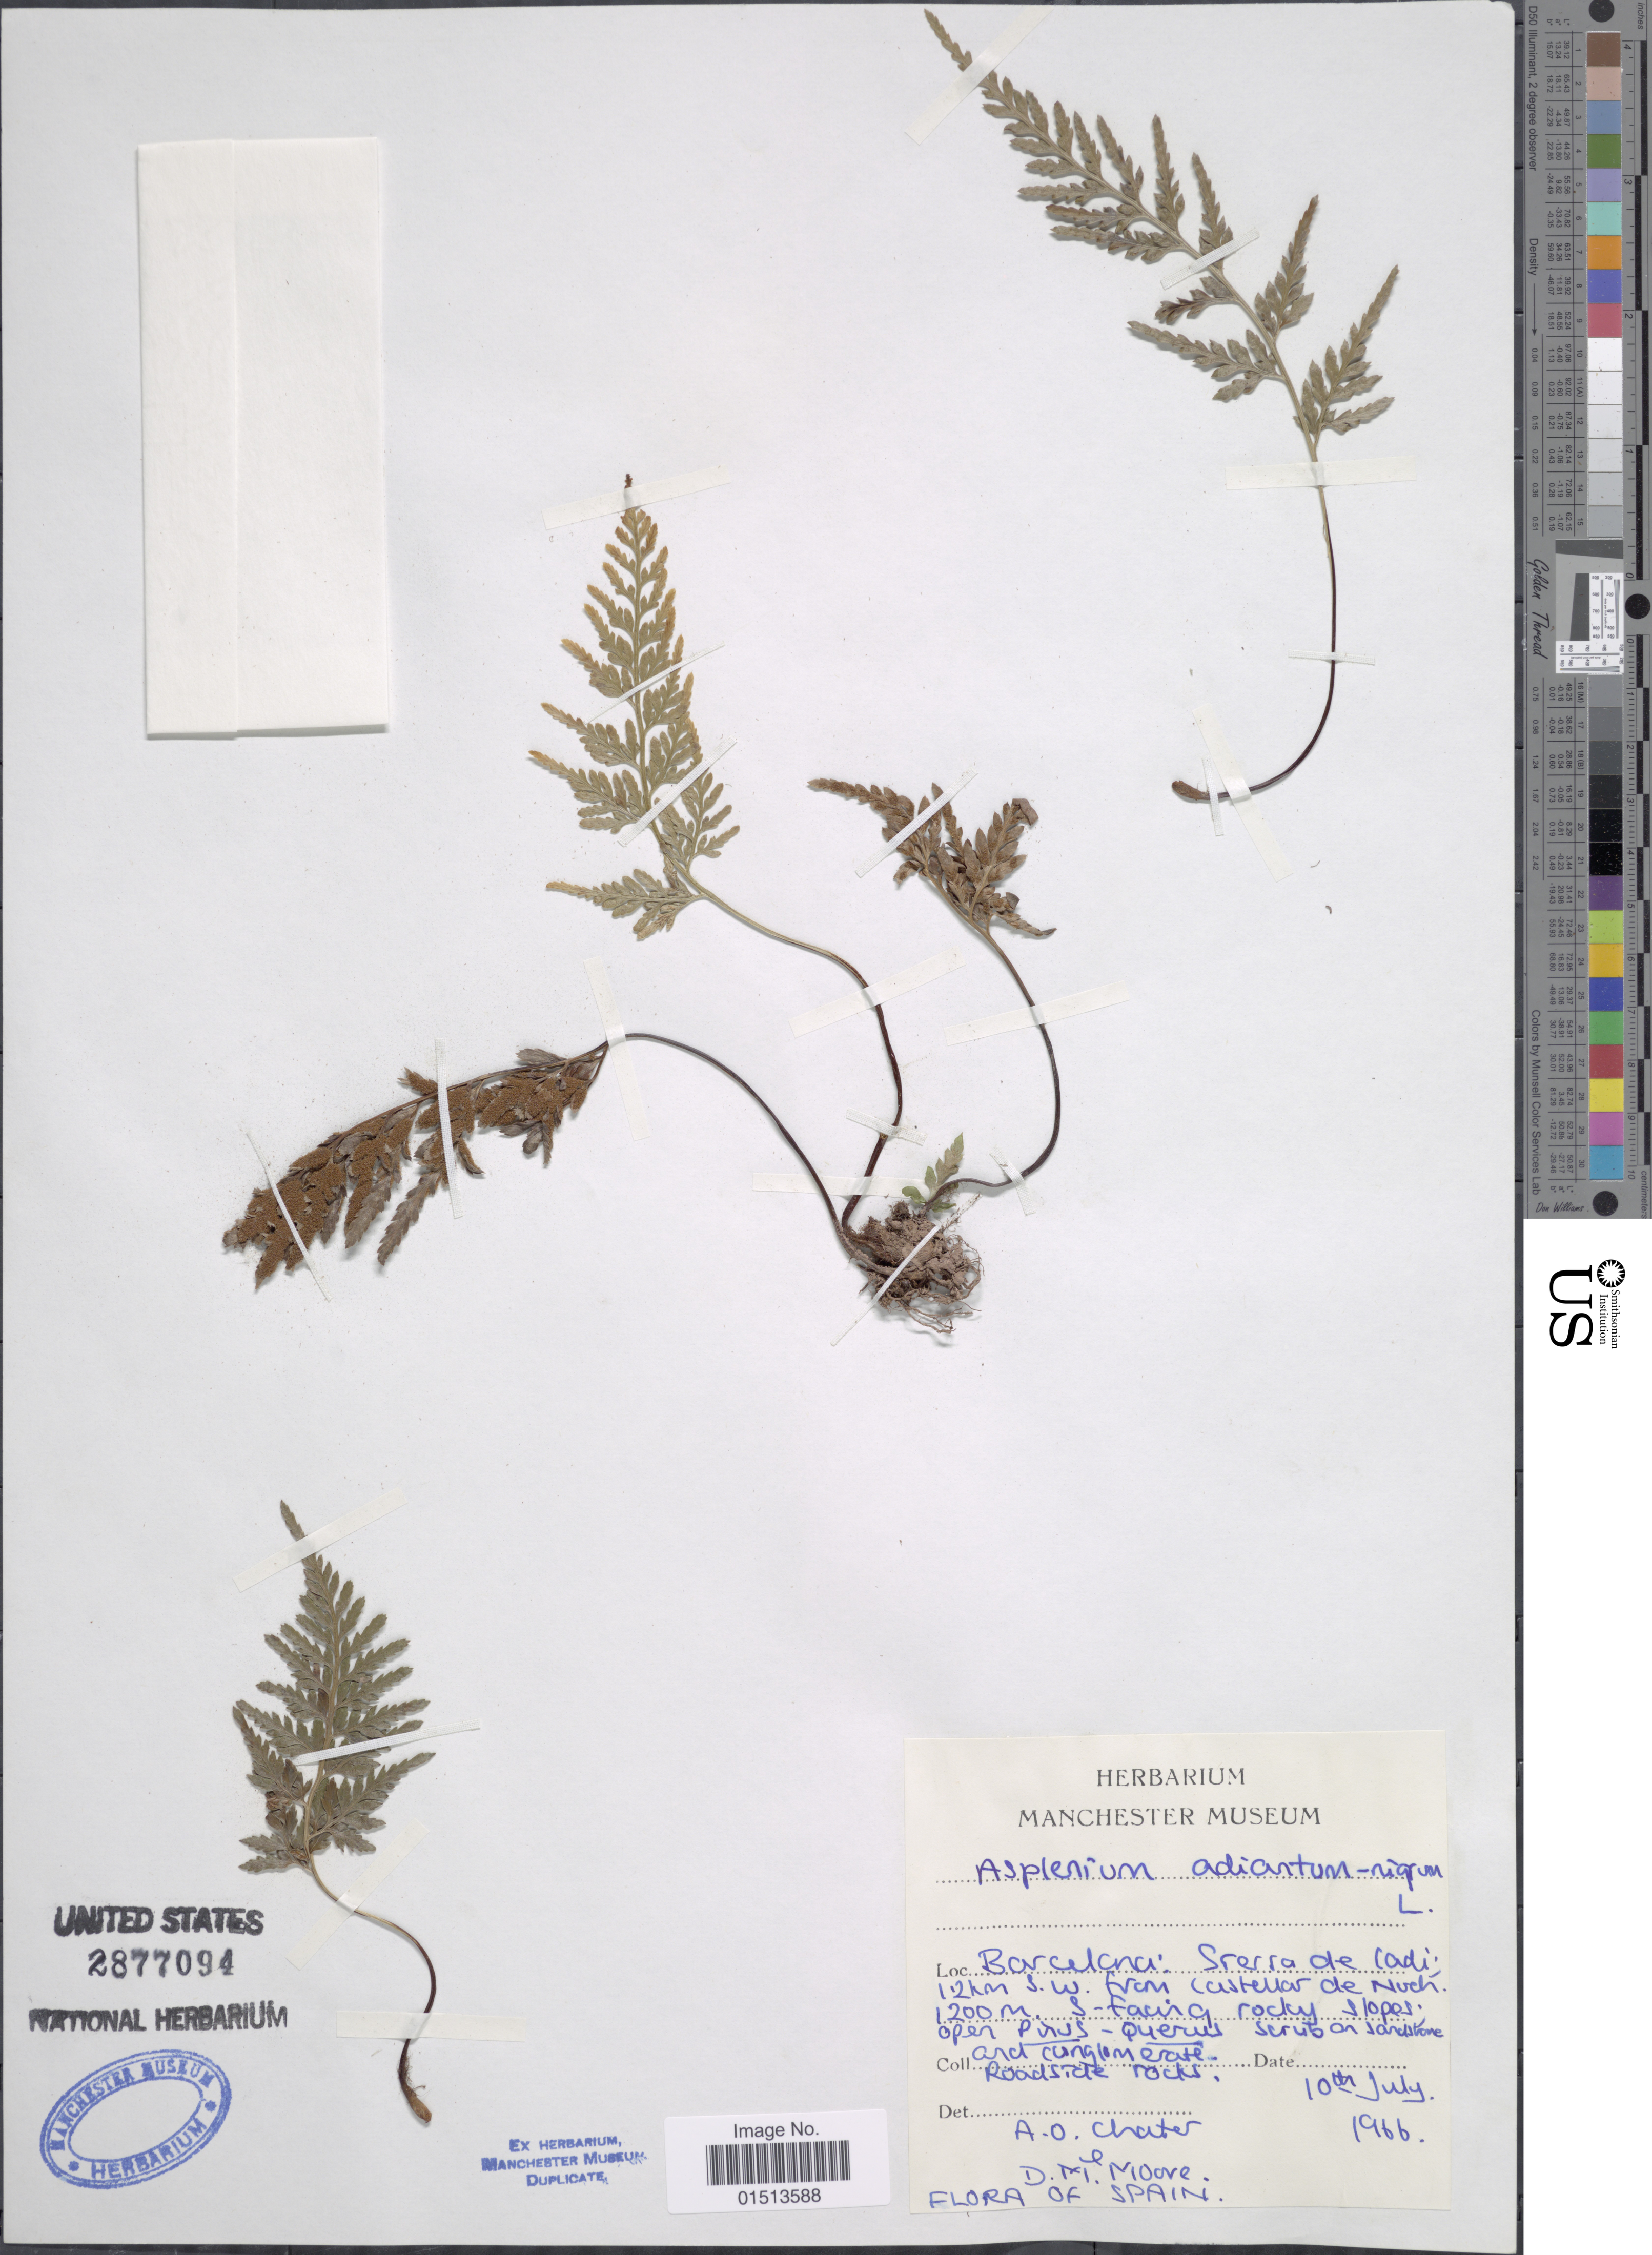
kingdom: Plantae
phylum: Tracheophyta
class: Polypodiopsida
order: Polypodiales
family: Aspleniaceae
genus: Asplenium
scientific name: Asplenium adiantum-nigrum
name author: L.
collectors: A. O. Chater & D. Moore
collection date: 1966-07-10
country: Spain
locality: Barcelona: Serra de Cadi, 1,2 km s.w. from Castellar de Noch, s-facing rocky slopes.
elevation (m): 1200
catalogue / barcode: US 2877094